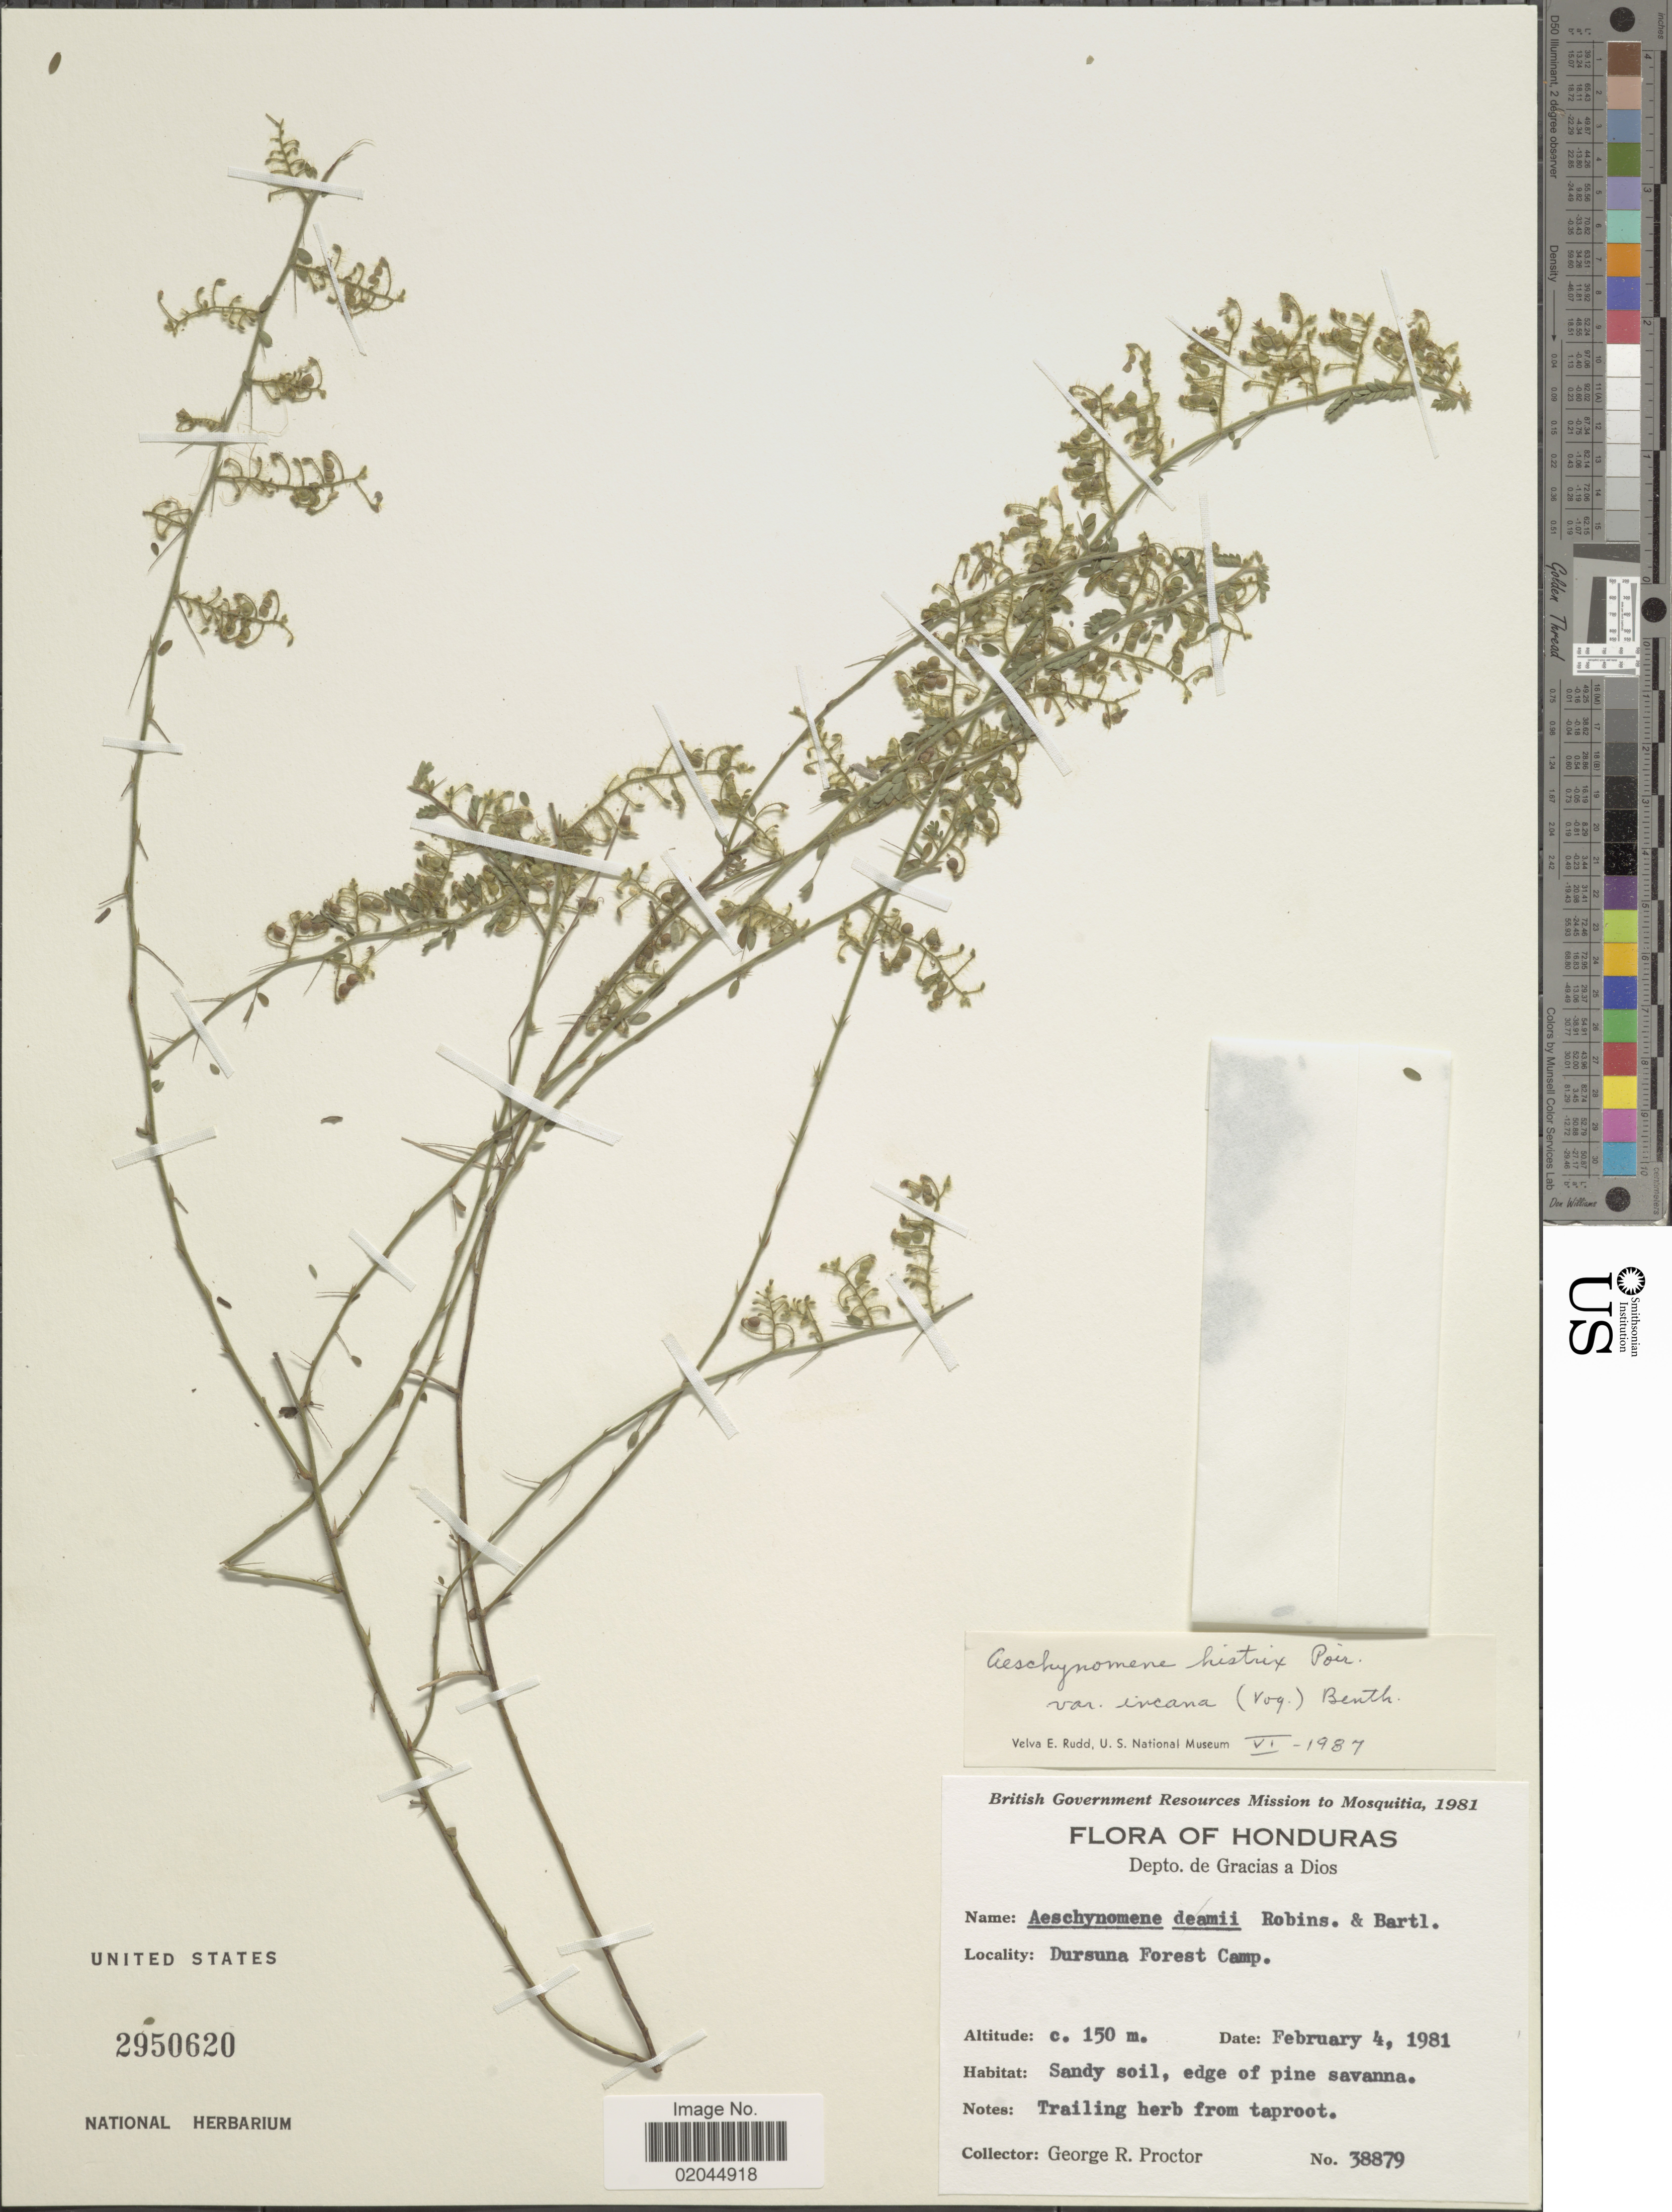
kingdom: Plantae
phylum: Tracheophyta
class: Magnoliopsida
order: Fabales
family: Fabaceae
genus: Aeschynomene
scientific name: Aeschynomene histrix var. incana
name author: Benth.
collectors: G. R. Proctor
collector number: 38879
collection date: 1981-02-04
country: Honduras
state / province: Gracias de Dios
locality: Depto. de Gracias a Dios, Dursuna Forest Camp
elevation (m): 150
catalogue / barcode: US 2950620